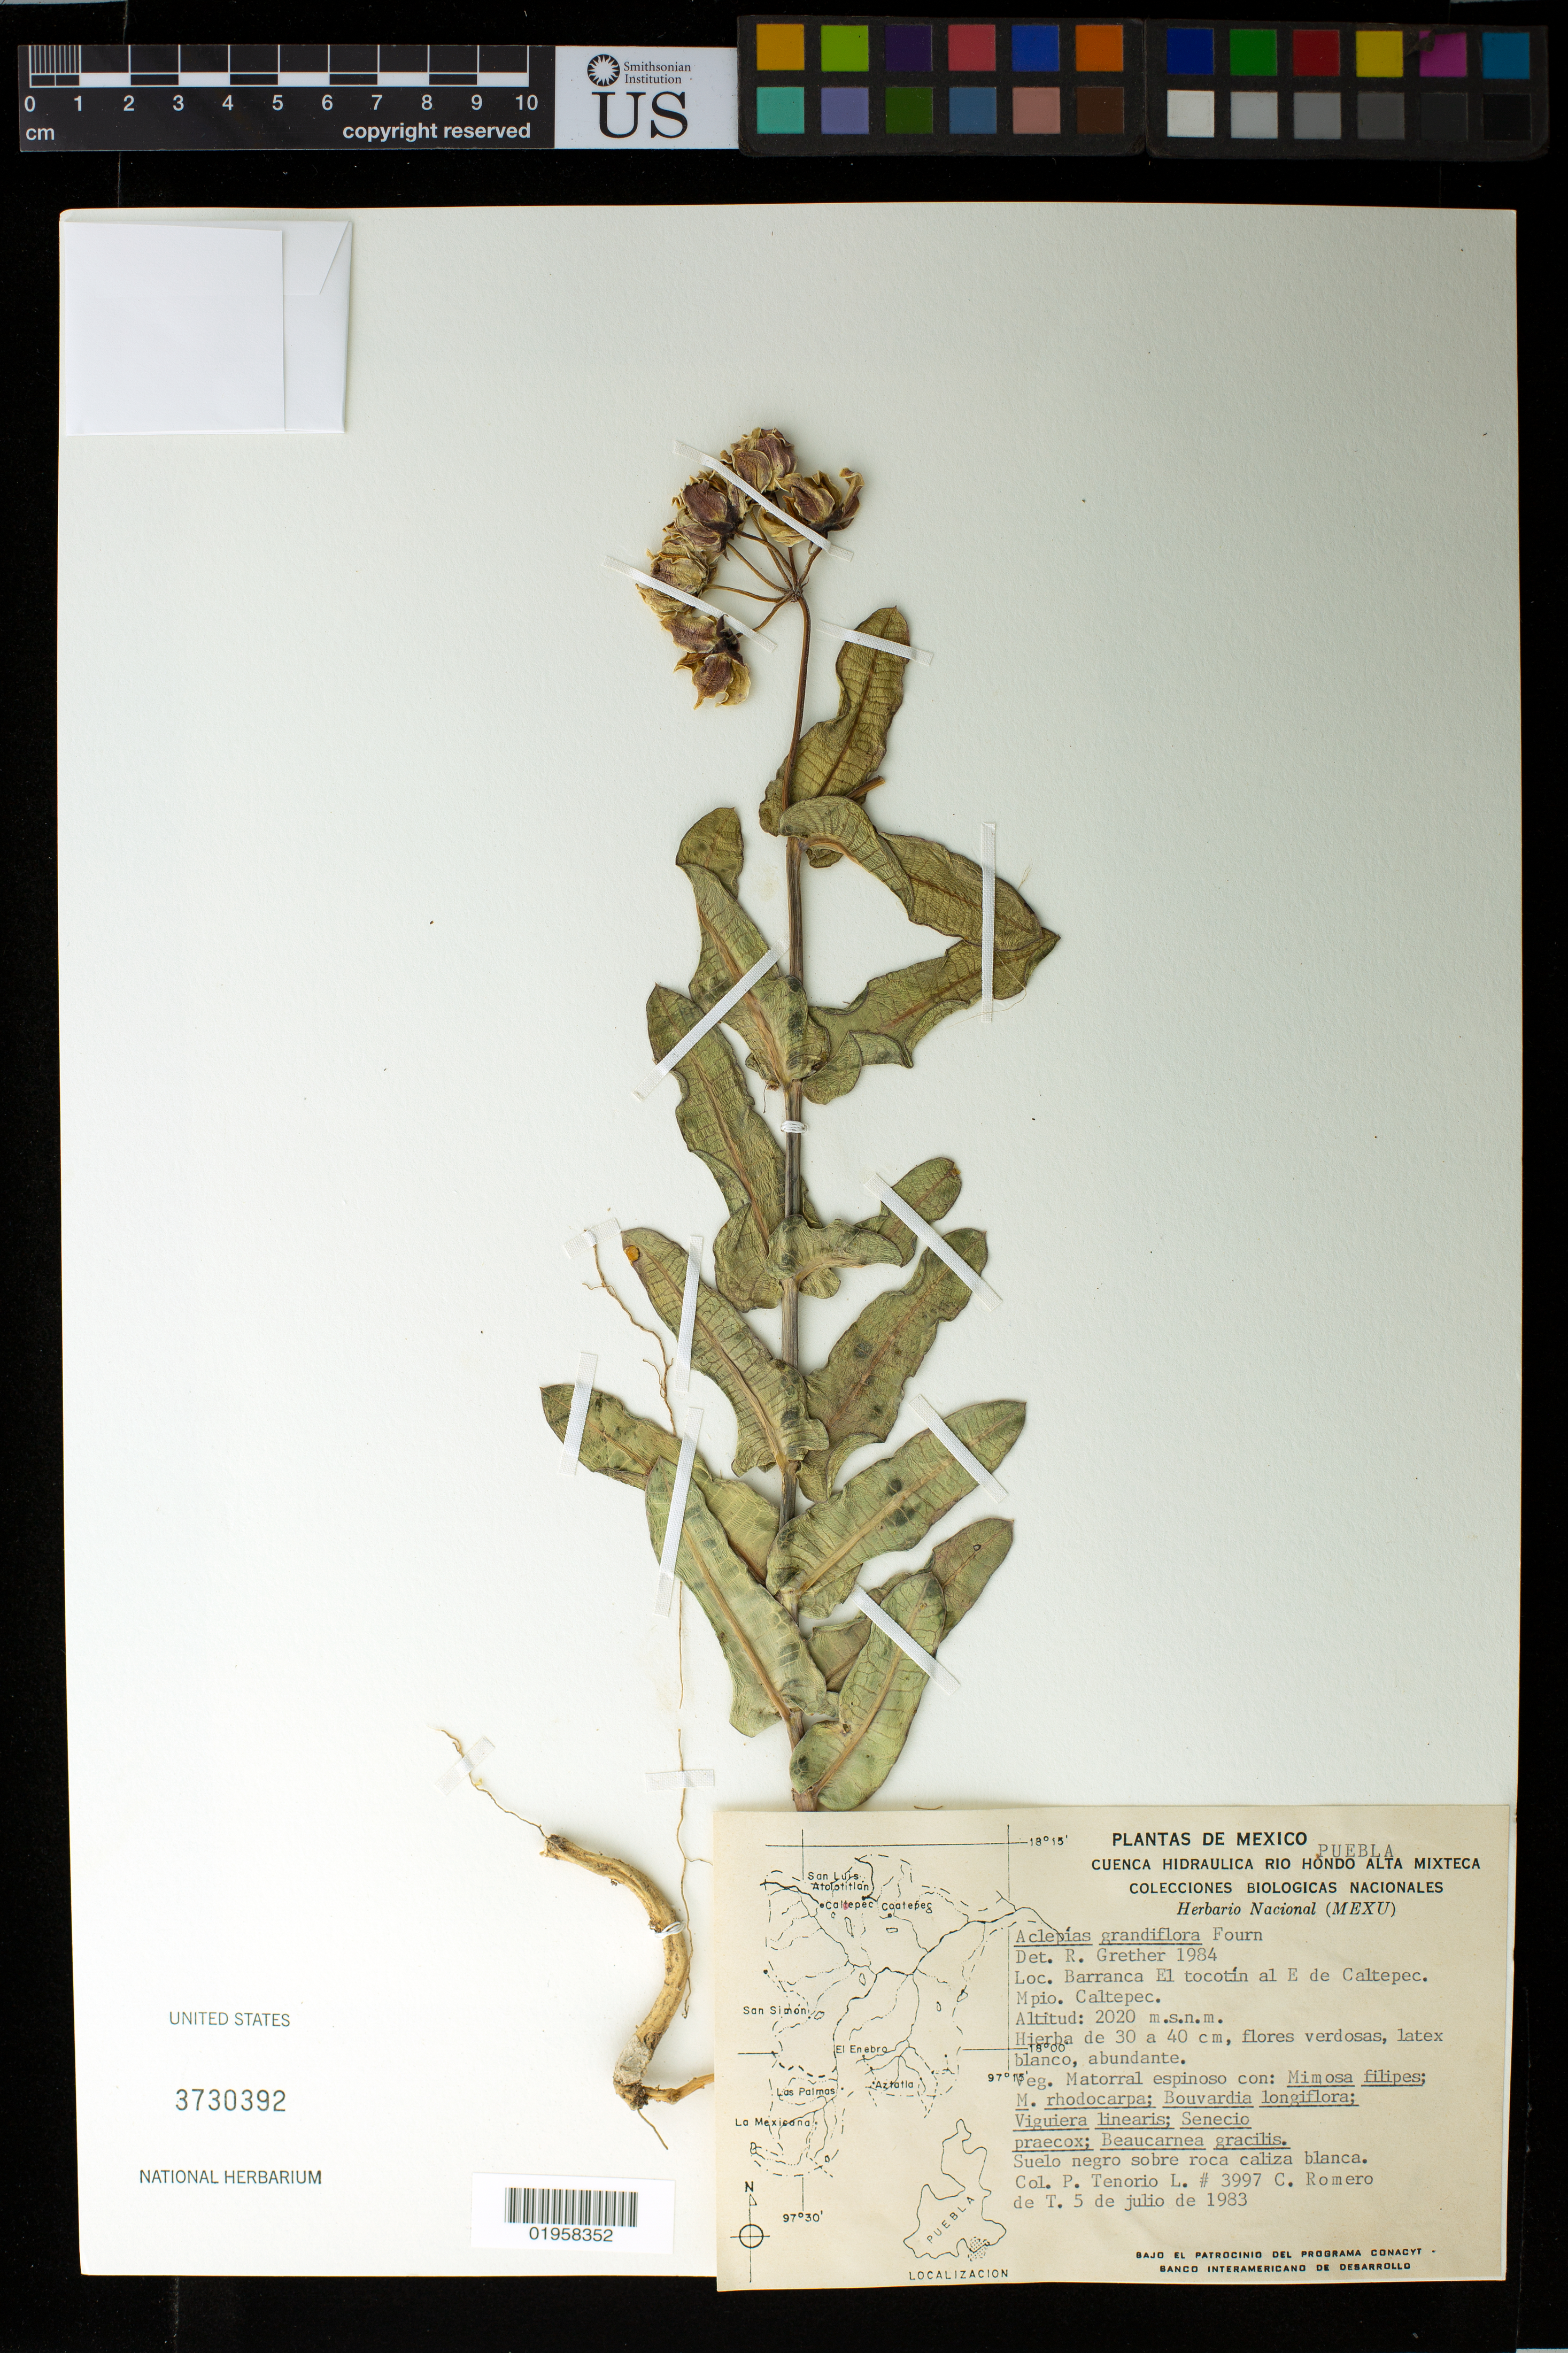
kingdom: Plantae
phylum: Tracheophyta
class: Magnoliopsida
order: Gentianales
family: Apocynaceae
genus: Asclepias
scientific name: Asclepias grandiflora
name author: L. f.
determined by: Grether, R.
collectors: P. Tenorio L. & C. Romero de T.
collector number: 3997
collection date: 1983-07-05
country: Mexico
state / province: Puebla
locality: Barranca El Tocotín al E de Caltepec. Mpio. Caltepec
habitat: Suelo negro sobre roca caliza blanca. Matorral espinoso con: Mimosa filipes; M. rhodocarpa; Bouvardia longiflora; Viguiera linearis; Senecio praecox; Beaucarnea gracilis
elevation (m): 2020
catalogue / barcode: US 3730392